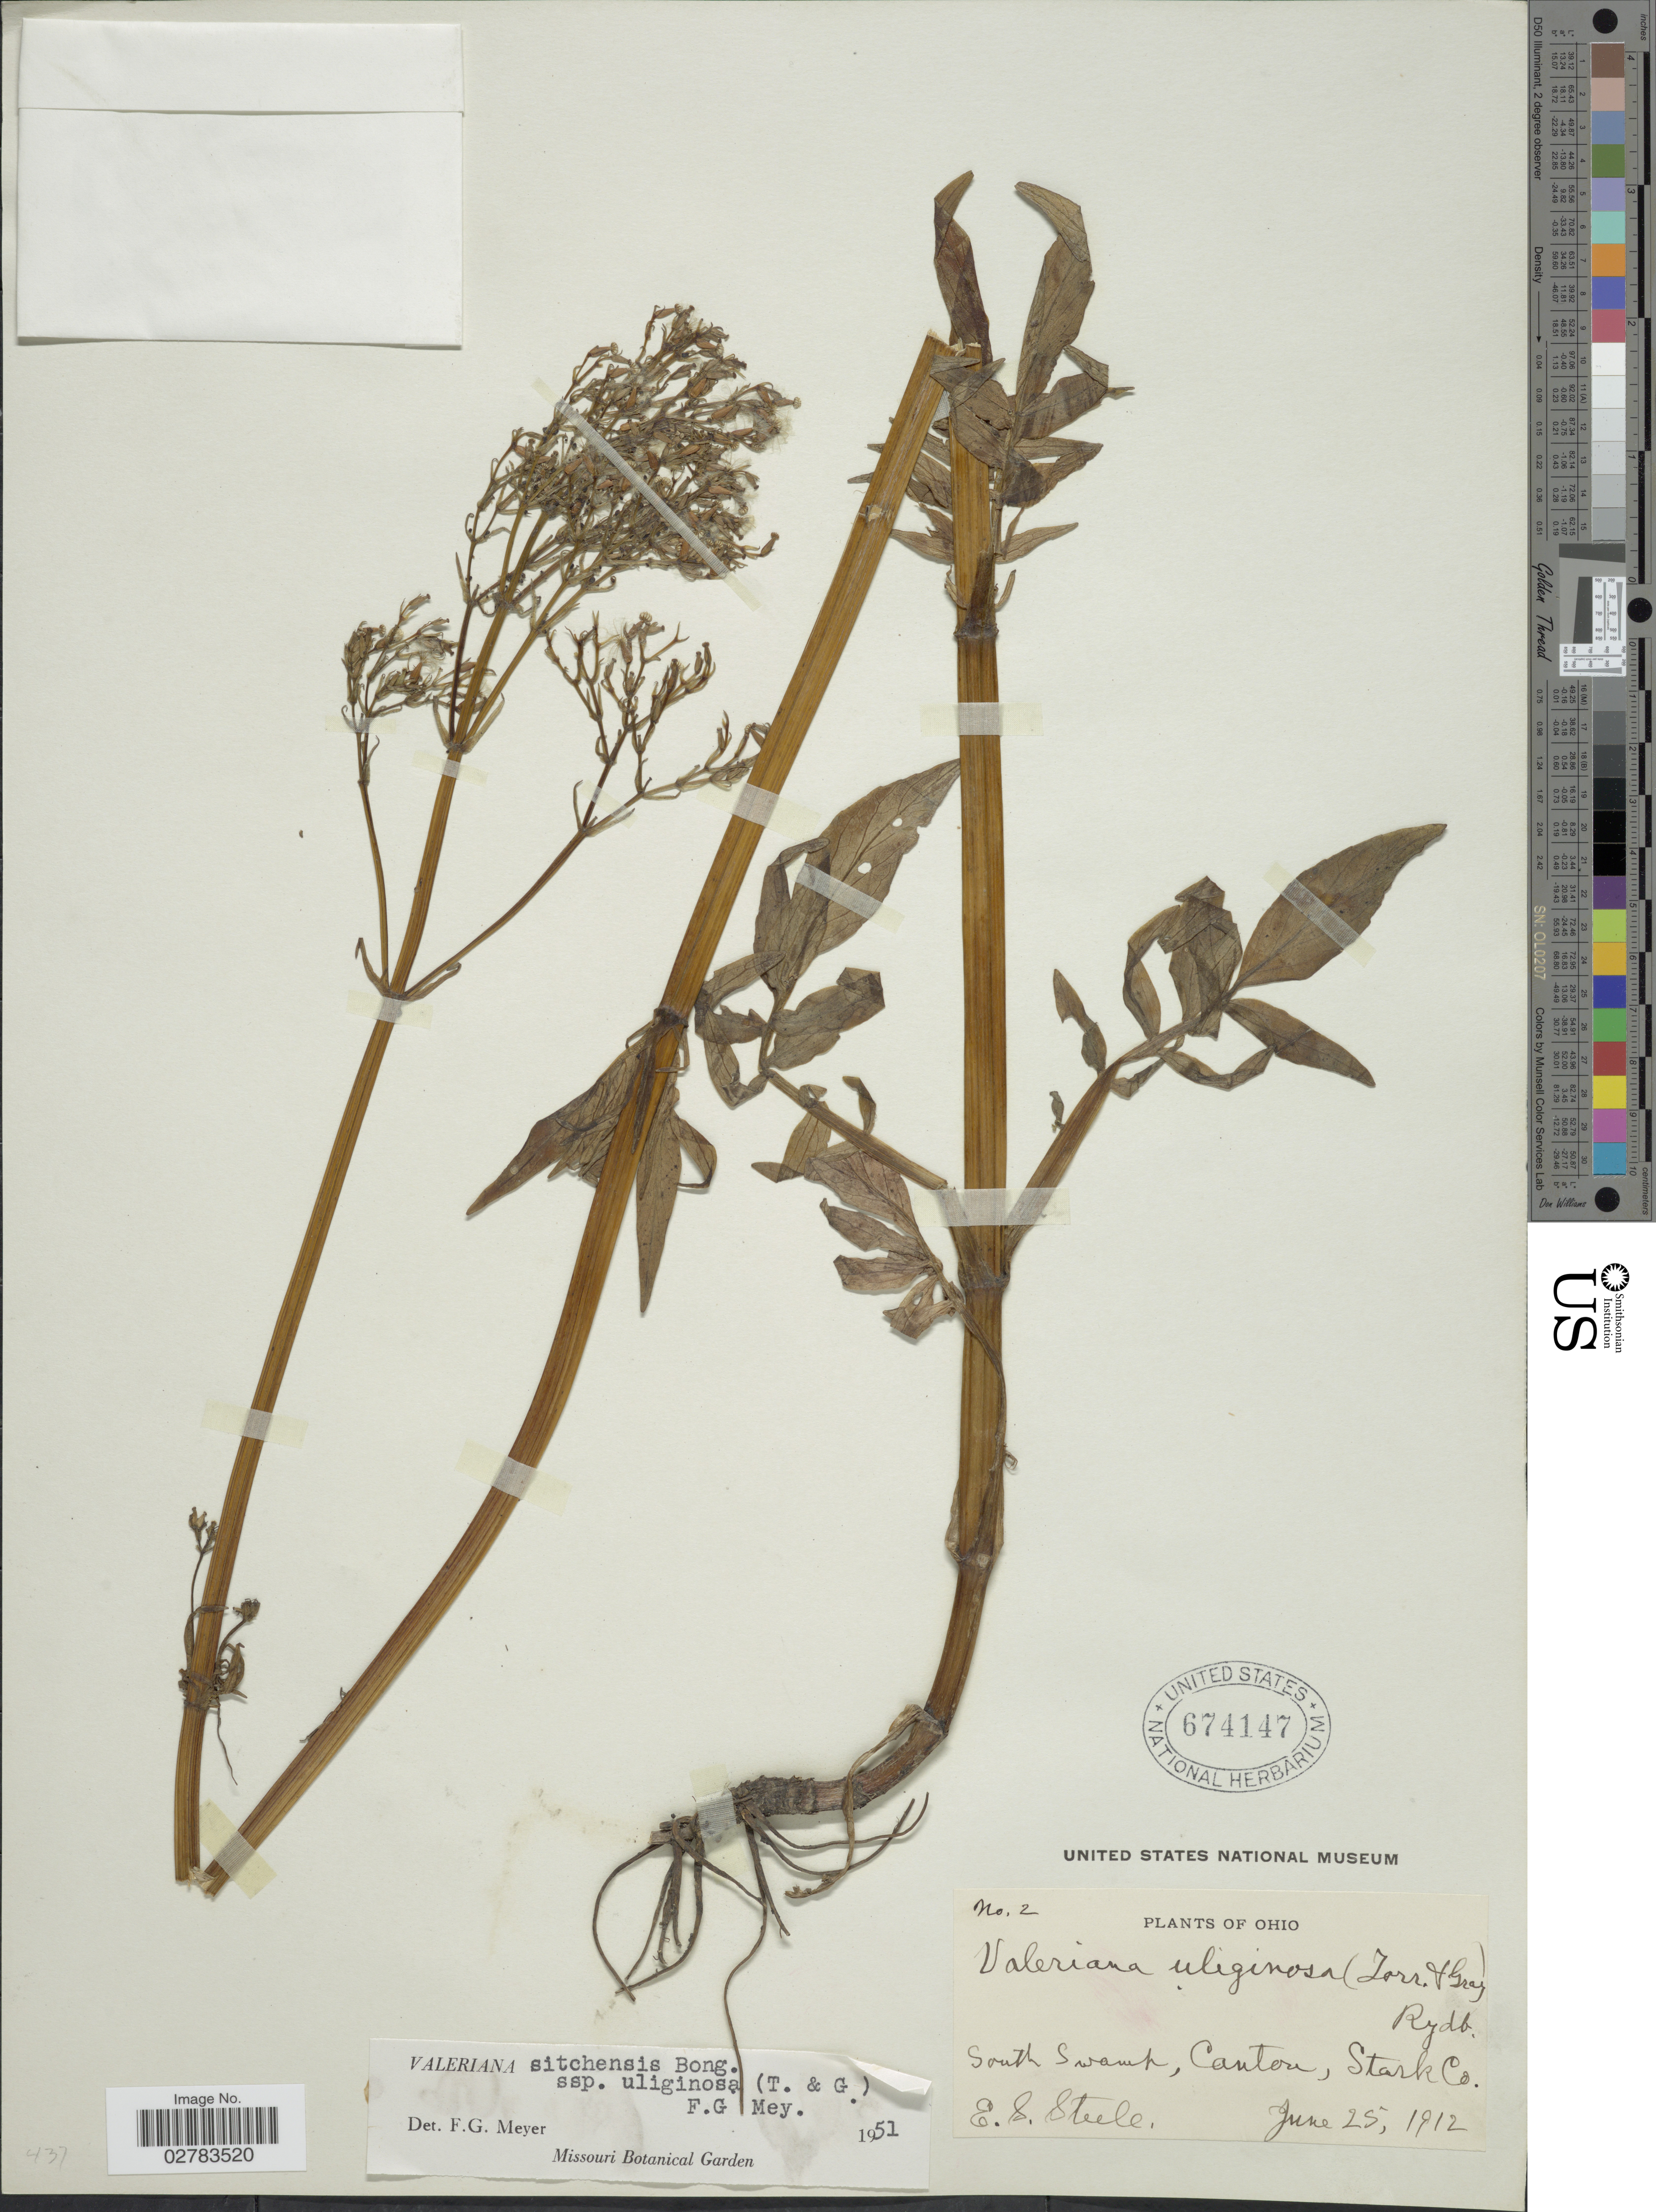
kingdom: Plantae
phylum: Tracheophyta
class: Magnoliopsida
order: Dipsacales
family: Caprifoliaceae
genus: Valeriana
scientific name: Valeriana sitchensis subsp. uliginosa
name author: (Torr. & A. Gray) F.G. Mey.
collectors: E. Steele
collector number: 2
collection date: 1912-06-25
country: United States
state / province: Ohio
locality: South Swamp, Canton, Stark Co.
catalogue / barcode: US 674147